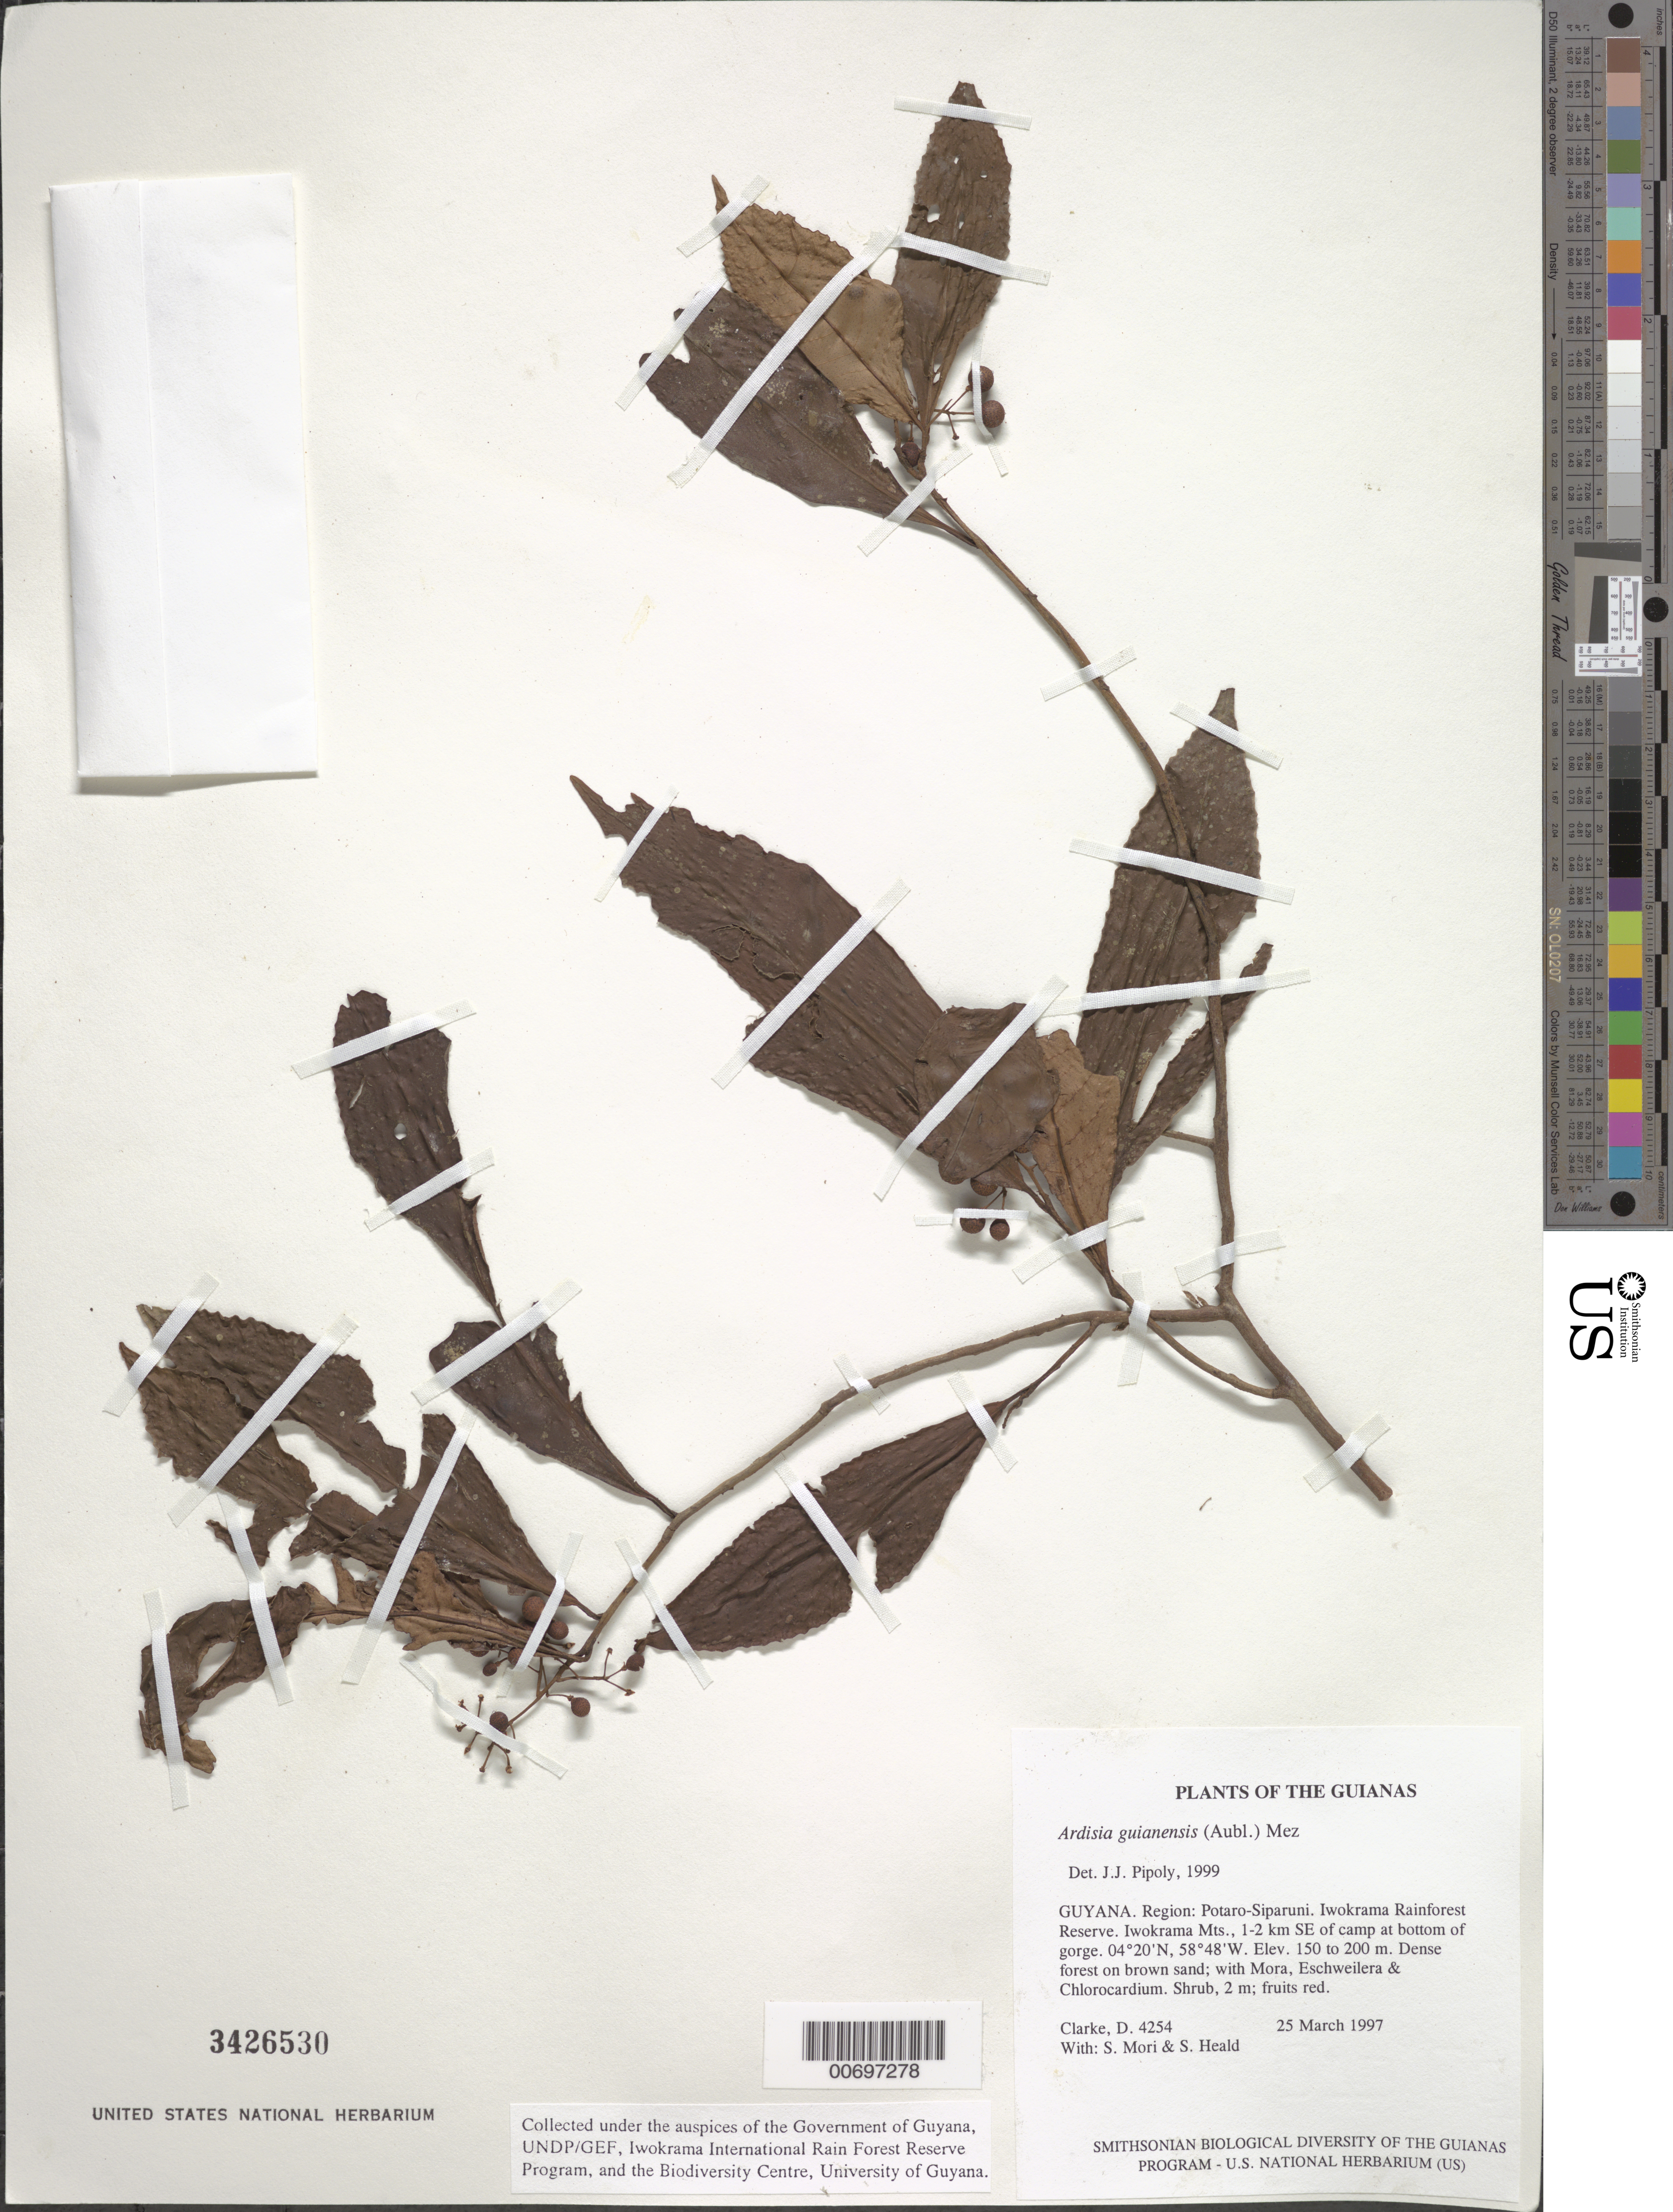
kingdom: Plantae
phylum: Tracheophyta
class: Magnoliopsida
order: Ericales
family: Primulaceae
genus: Ardisia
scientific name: Ardisia guianensis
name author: (Aubl.) Mez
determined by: Pipoly, J. J., III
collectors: H. D. Clarke, S. Mori & S. Heald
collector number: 4254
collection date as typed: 25 March 1997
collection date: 1997-03-25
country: Guyana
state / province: Potaro-Siparuni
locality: Iwokrama Rainforest Reserve. Iwokrama Mts., 1-2 km SE of camp at bottom of gorge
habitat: Dense forest on brown sand; with Mora, Eschweilera & Chlorocardium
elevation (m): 150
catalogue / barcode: US 3426530